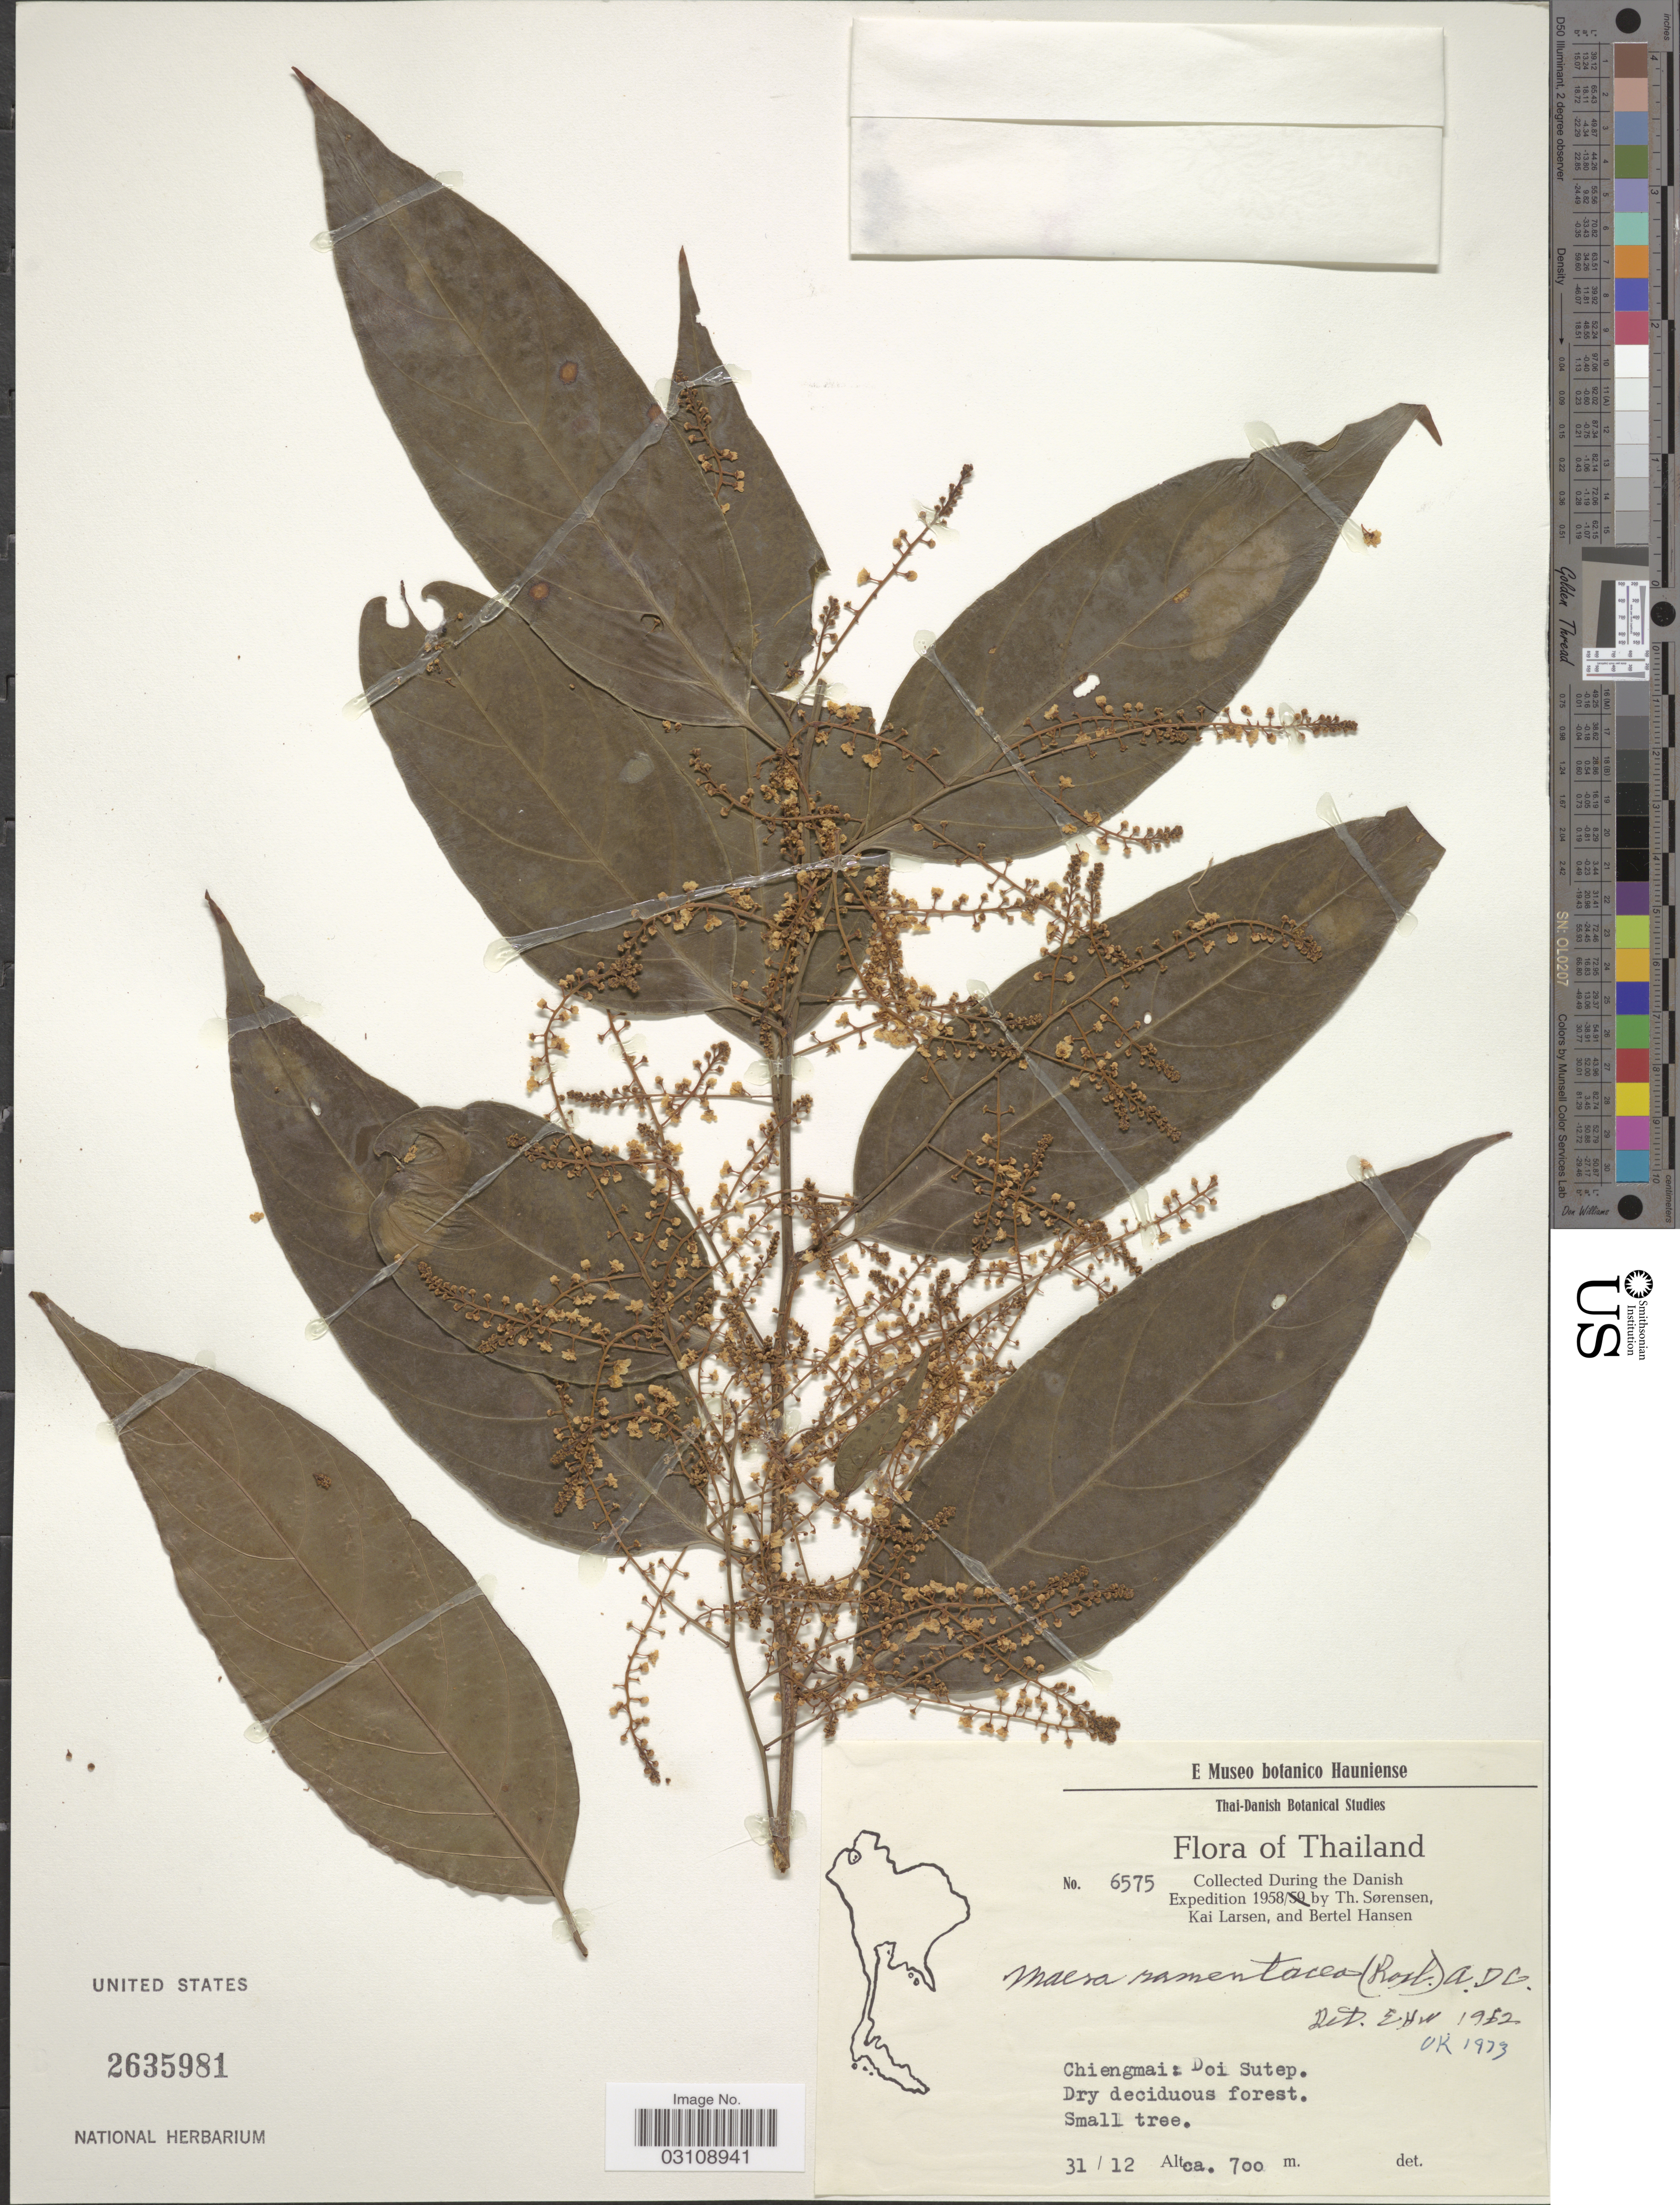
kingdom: Plantae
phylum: Tracheophyta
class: Magnoliopsida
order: Ericales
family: Primulaceae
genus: Maesa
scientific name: Maesa ramentacea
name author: (Roxb.) A. DC.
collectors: T. Sorensen, K. Larsen & B. Hansen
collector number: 6575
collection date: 1958-12-31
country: Thailand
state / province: Chiang Mai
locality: Chiengmai: Doi Sutep.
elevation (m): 700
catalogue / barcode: US 2635981